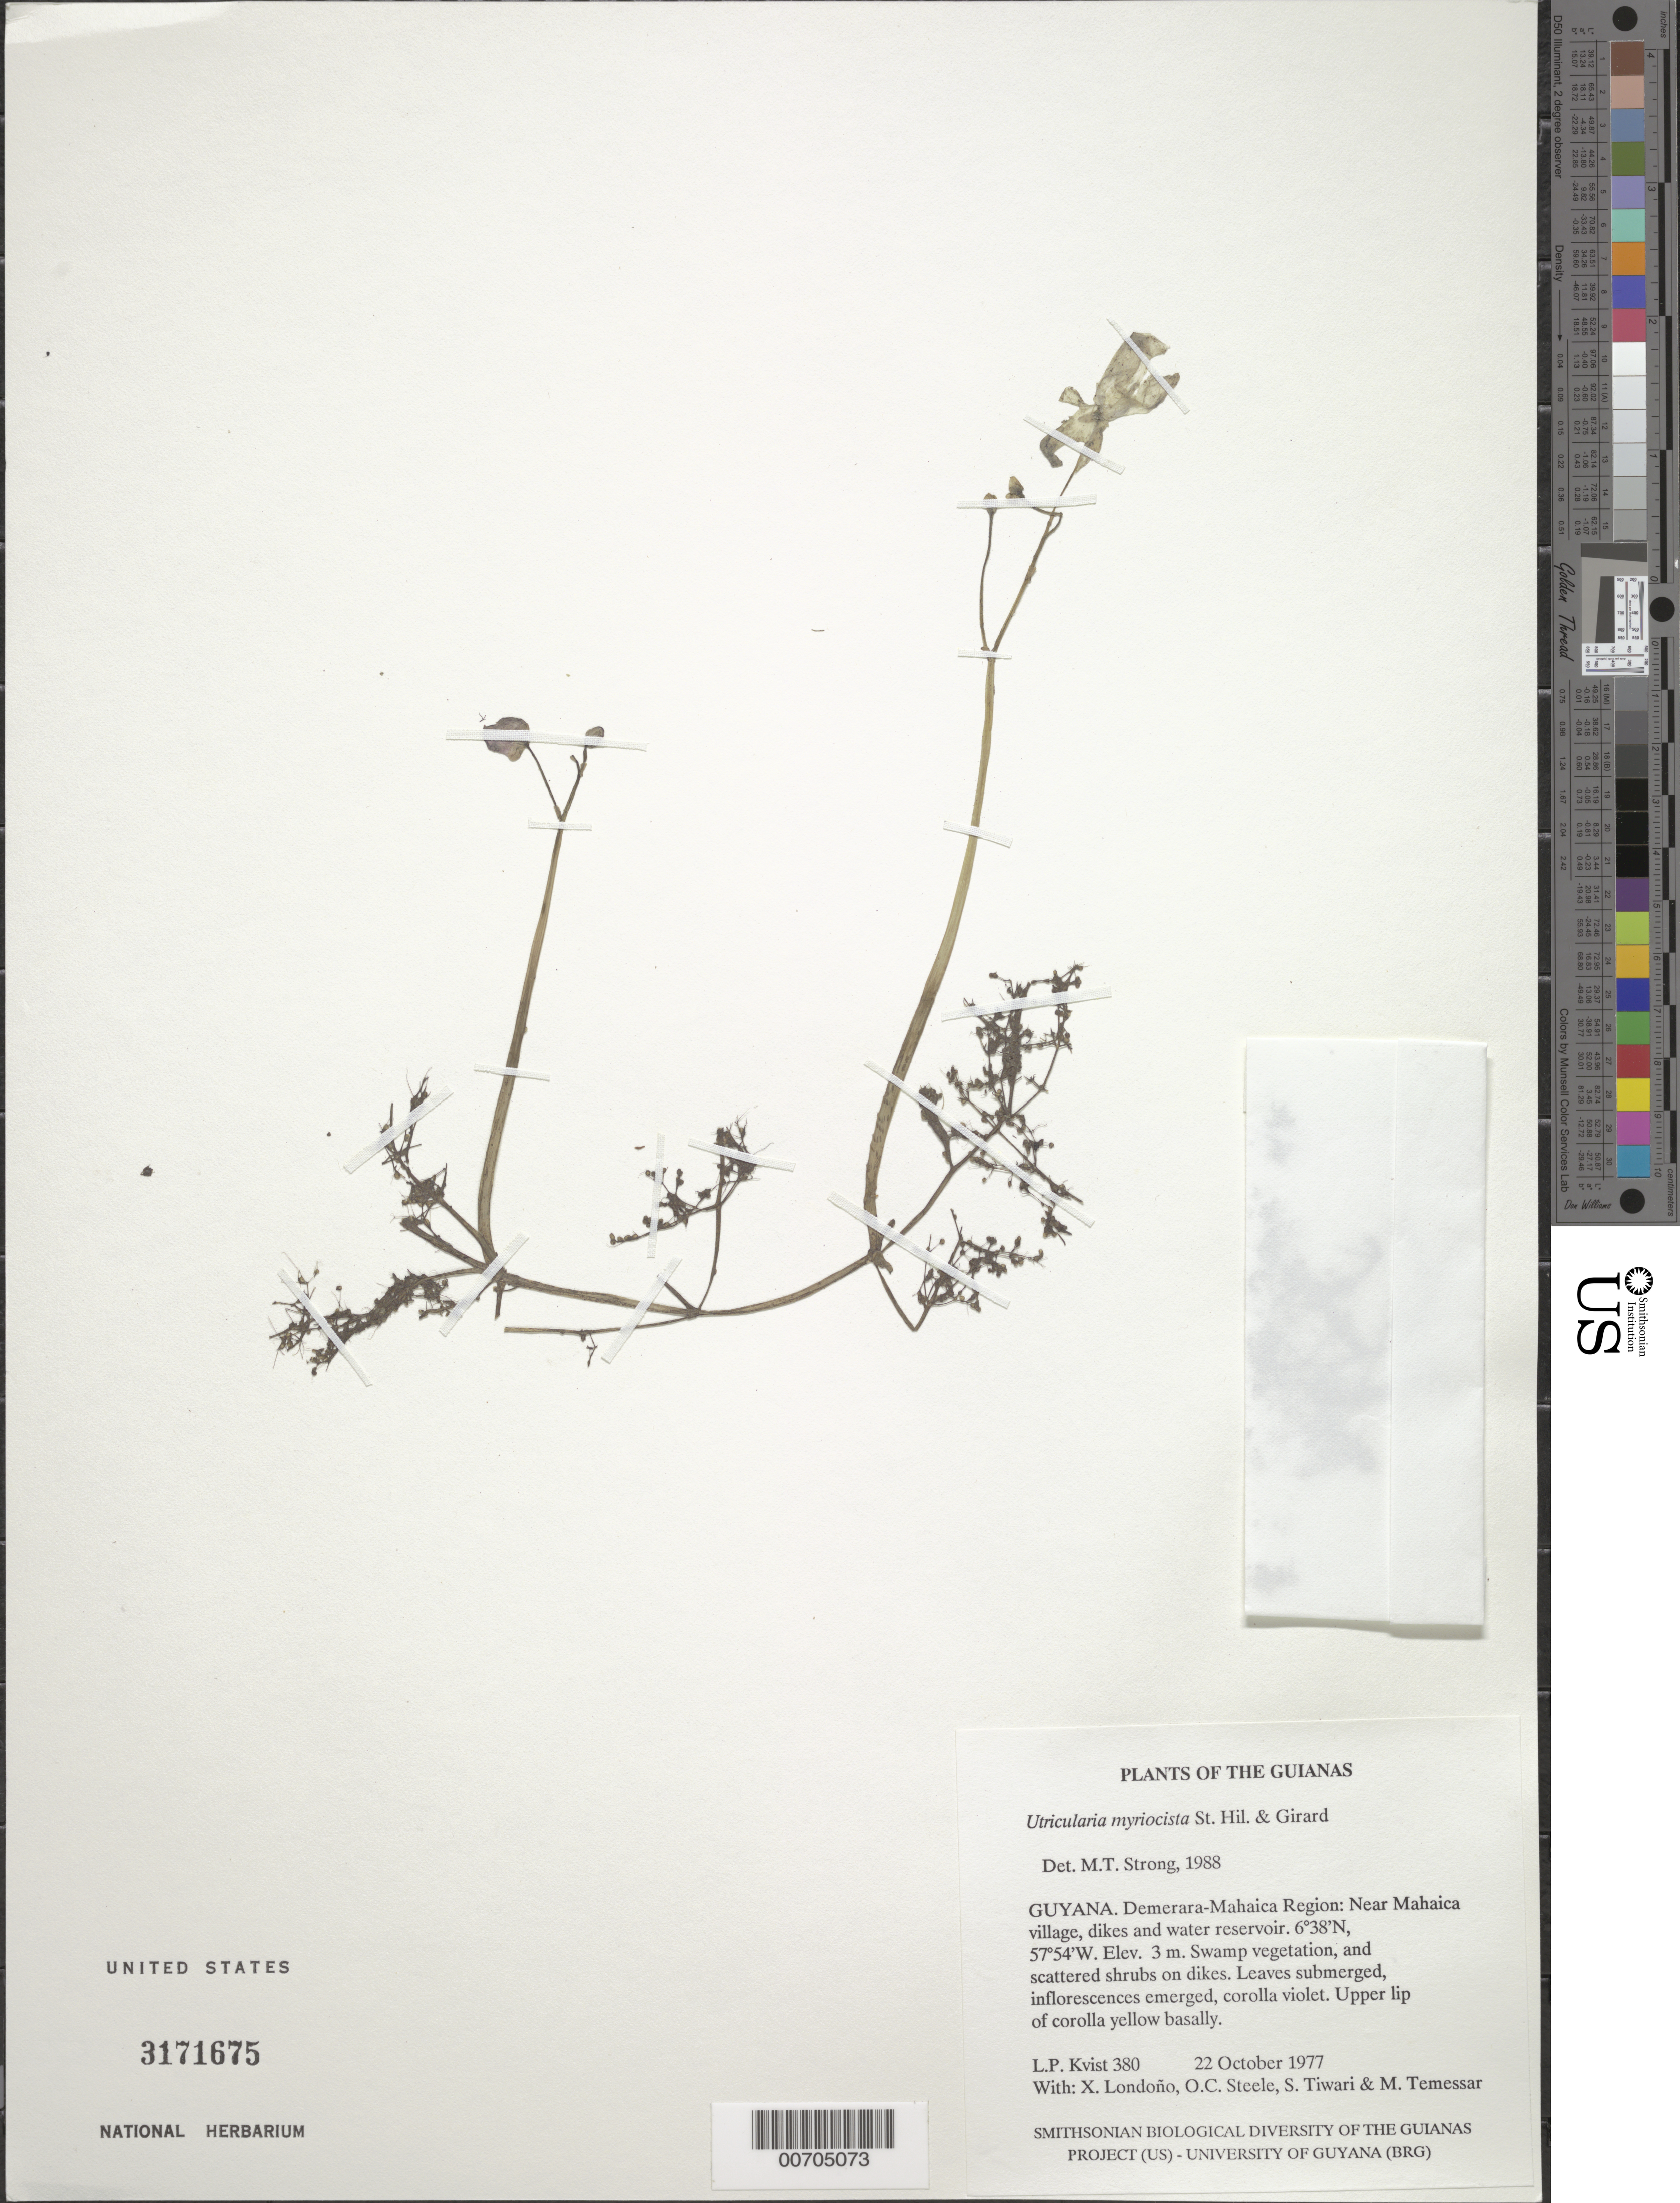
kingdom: Plantae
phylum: Tracheophyta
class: Magnoliopsida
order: Lamiales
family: Lentibulariaceae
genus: Utricularia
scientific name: Utricularia myriocista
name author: A. St.-Hil. & Girard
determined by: Strong, M. T., (US), Smithsonian Institution - National Museum of Natural History (UNITED STATES)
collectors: L. P. Kvist, X. Londoño, O. C. Steele, S. Tiwari & M. Tamessar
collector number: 380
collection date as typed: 22 October 1987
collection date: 1987-10-22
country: Guyana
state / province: Demerara-Mahaica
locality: Near Mahaica village, dikes and water reservoir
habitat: Swamp vegetation, and scattered shrubs on dikes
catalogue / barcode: US 3171675